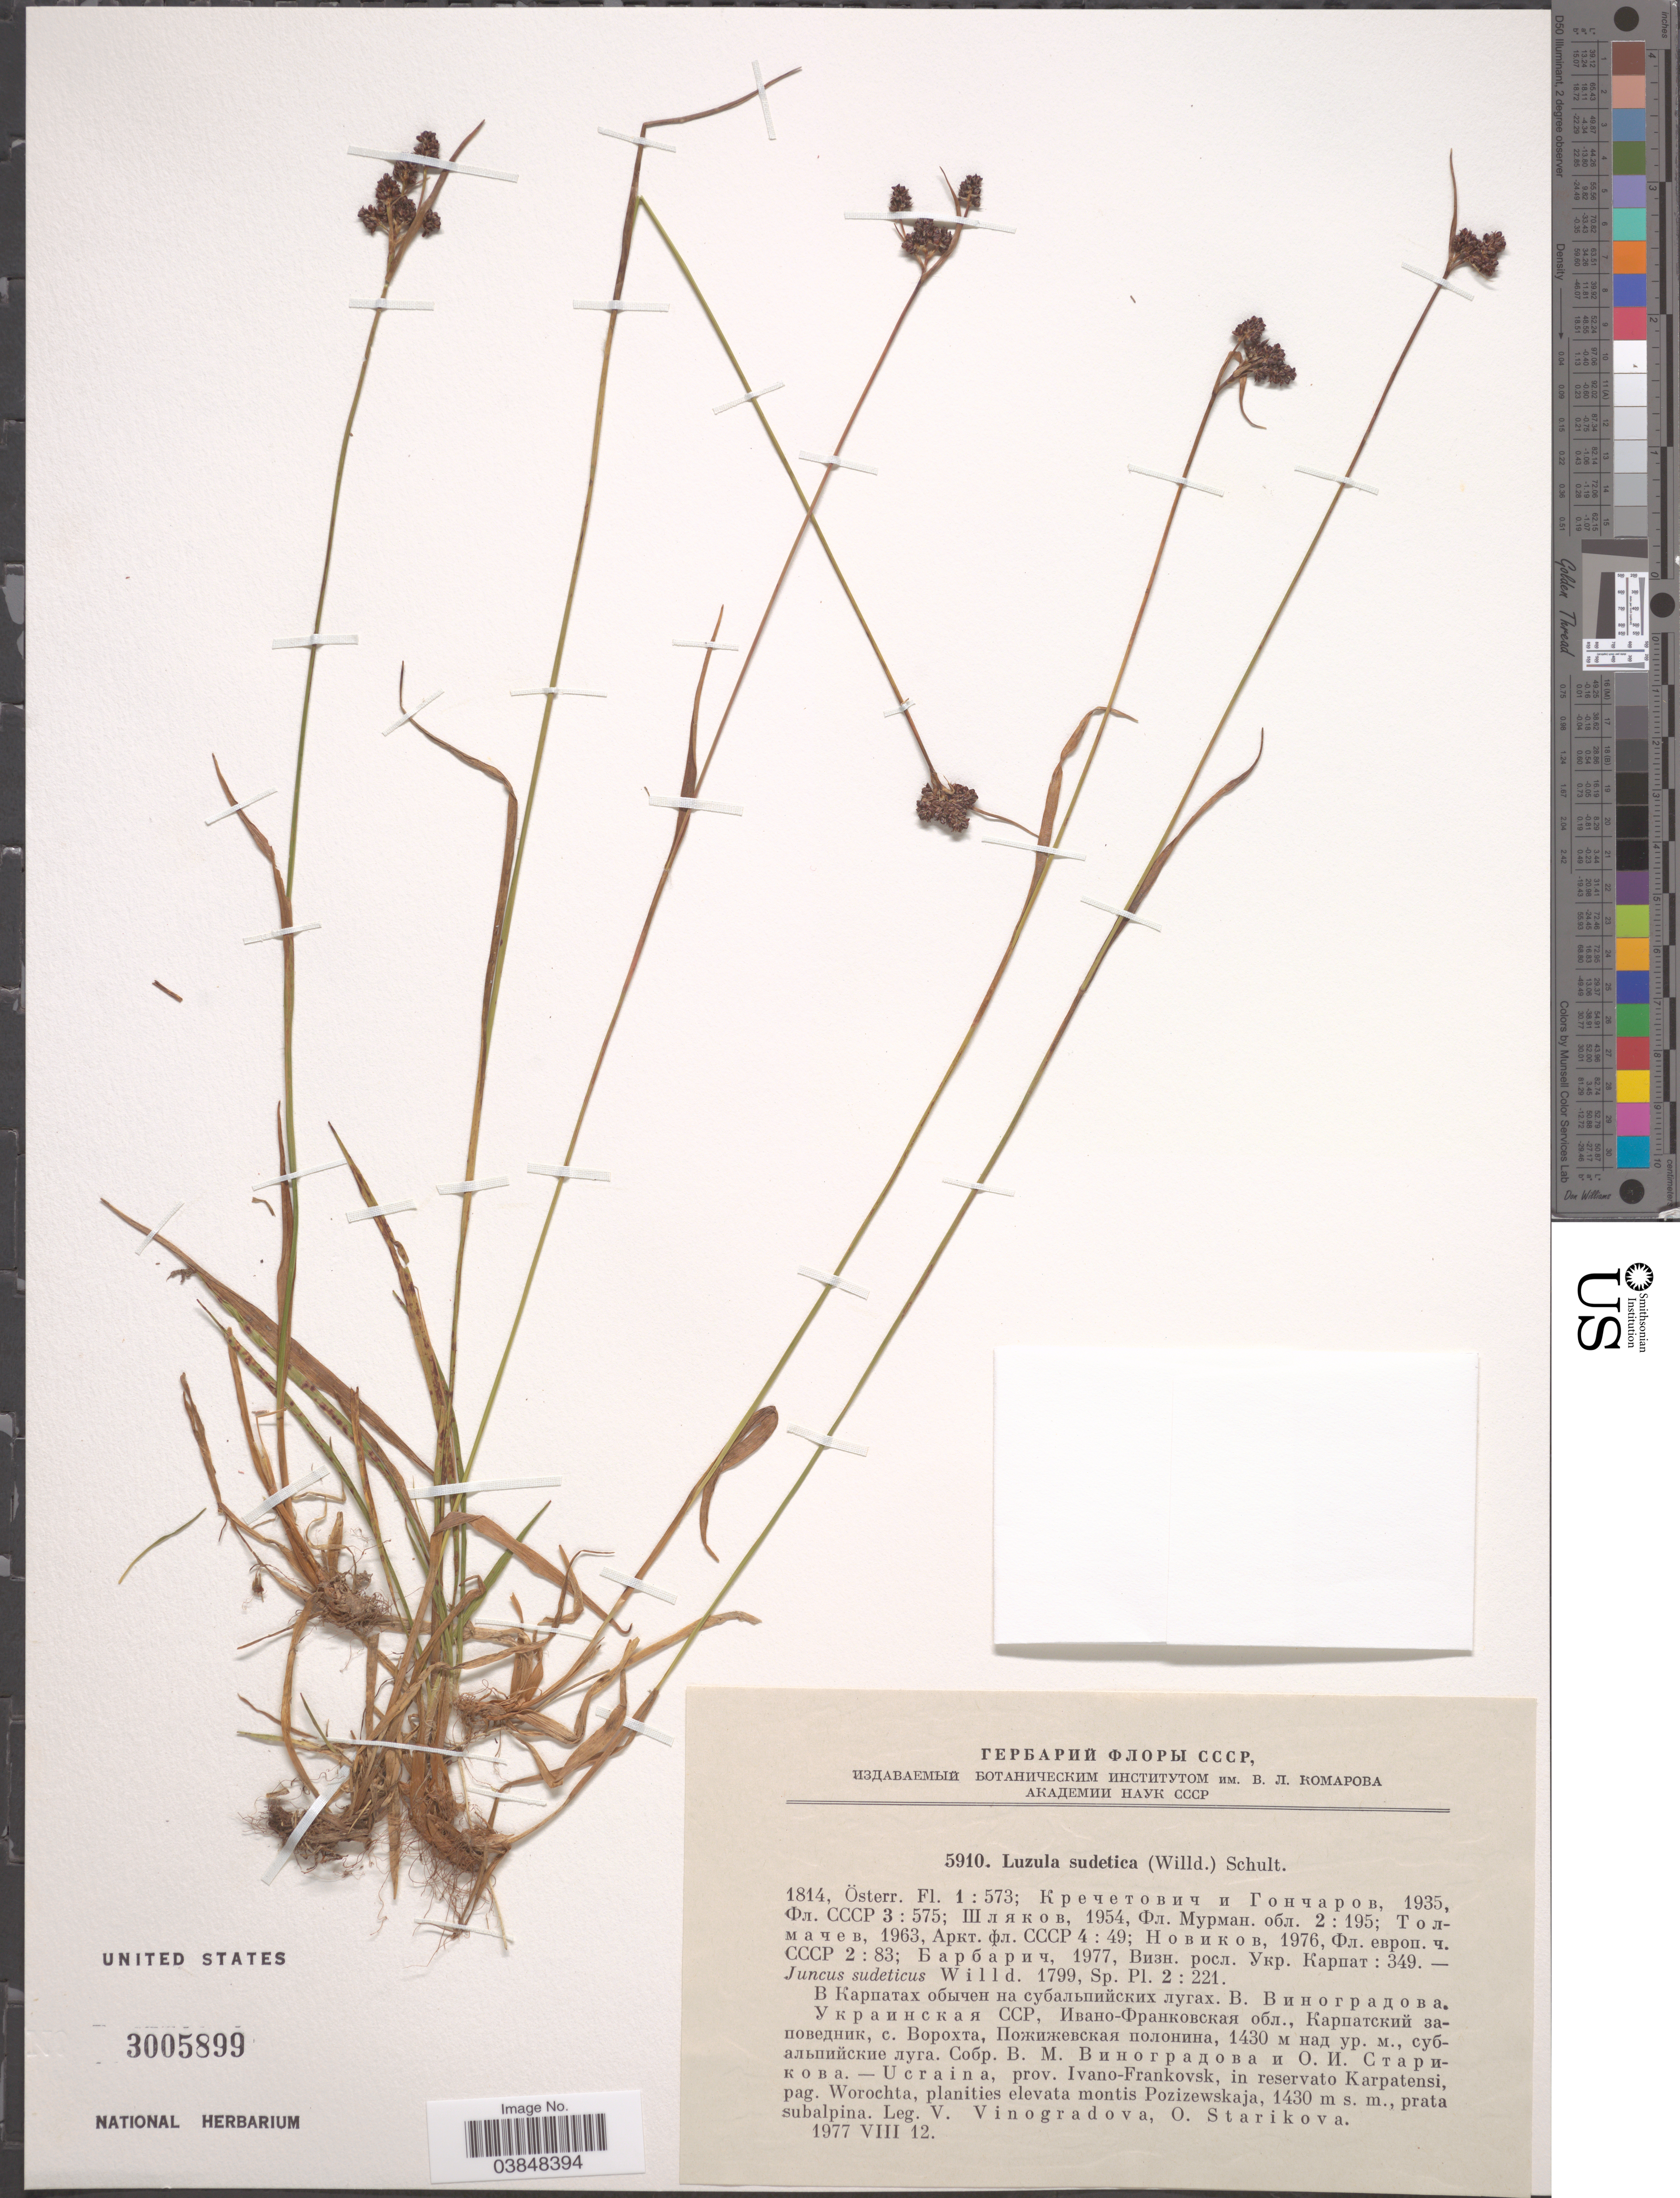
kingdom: Plantae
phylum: Tracheophyta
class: Liliopsida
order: Poales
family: Juncaceae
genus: Luzula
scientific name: Luzula sudetica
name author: (Willd.) Schult.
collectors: V. Vinogradova & O. Starikova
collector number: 5910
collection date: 1977-08-12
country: Ukraine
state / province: Ivano-Frankivs'k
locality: Ucrainia, prov. Ivano-Franskovsk, in reservato Karpatensi, pag. Worochta, planities elevata montis Pozizewskaja.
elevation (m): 1430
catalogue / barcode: US 3005899